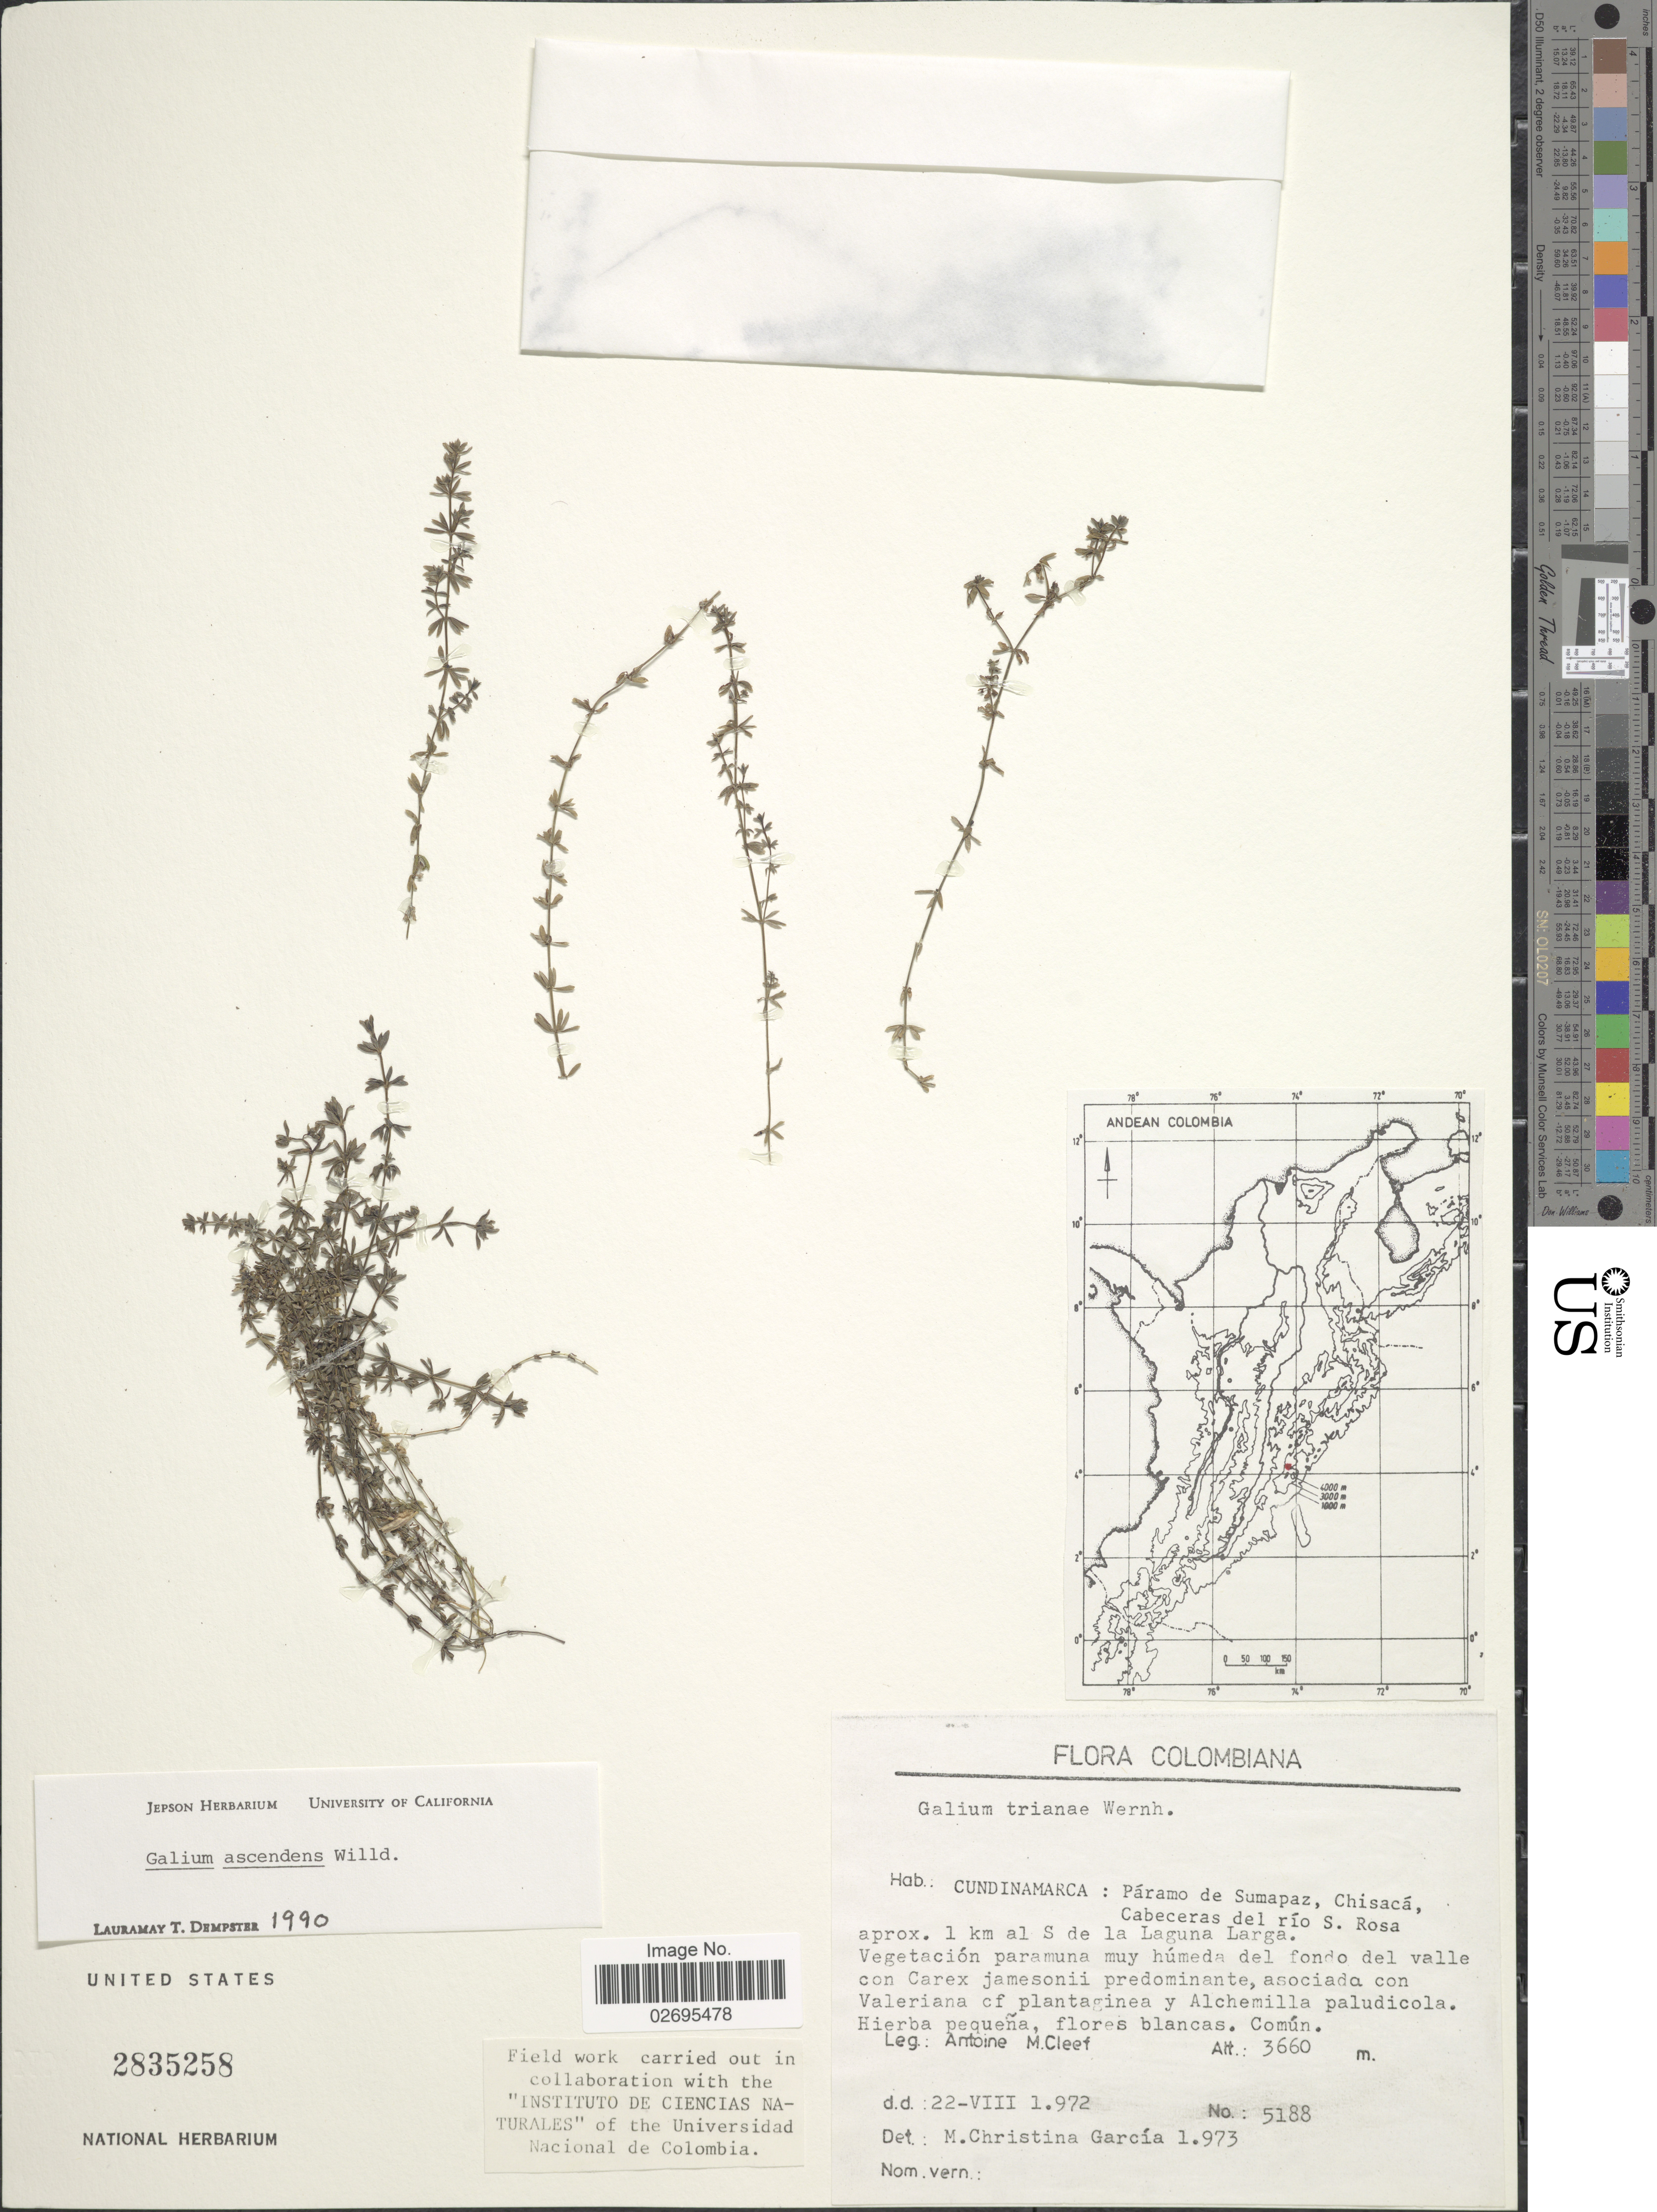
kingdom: Plantae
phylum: Tracheophyta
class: Magnoliopsida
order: Gentianales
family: Rubiaceae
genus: Galium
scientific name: Galium ascendens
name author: Willd. ex Spreng.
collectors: A. M. Cleef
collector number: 5188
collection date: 1972-08-22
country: Colombia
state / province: Cundinamarca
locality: Páramo de Sumapaz, Chisacá, Cabeceras del río S. Rosa aprox. 1 km al S de la Laguna Larga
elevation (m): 3660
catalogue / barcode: US 2835258